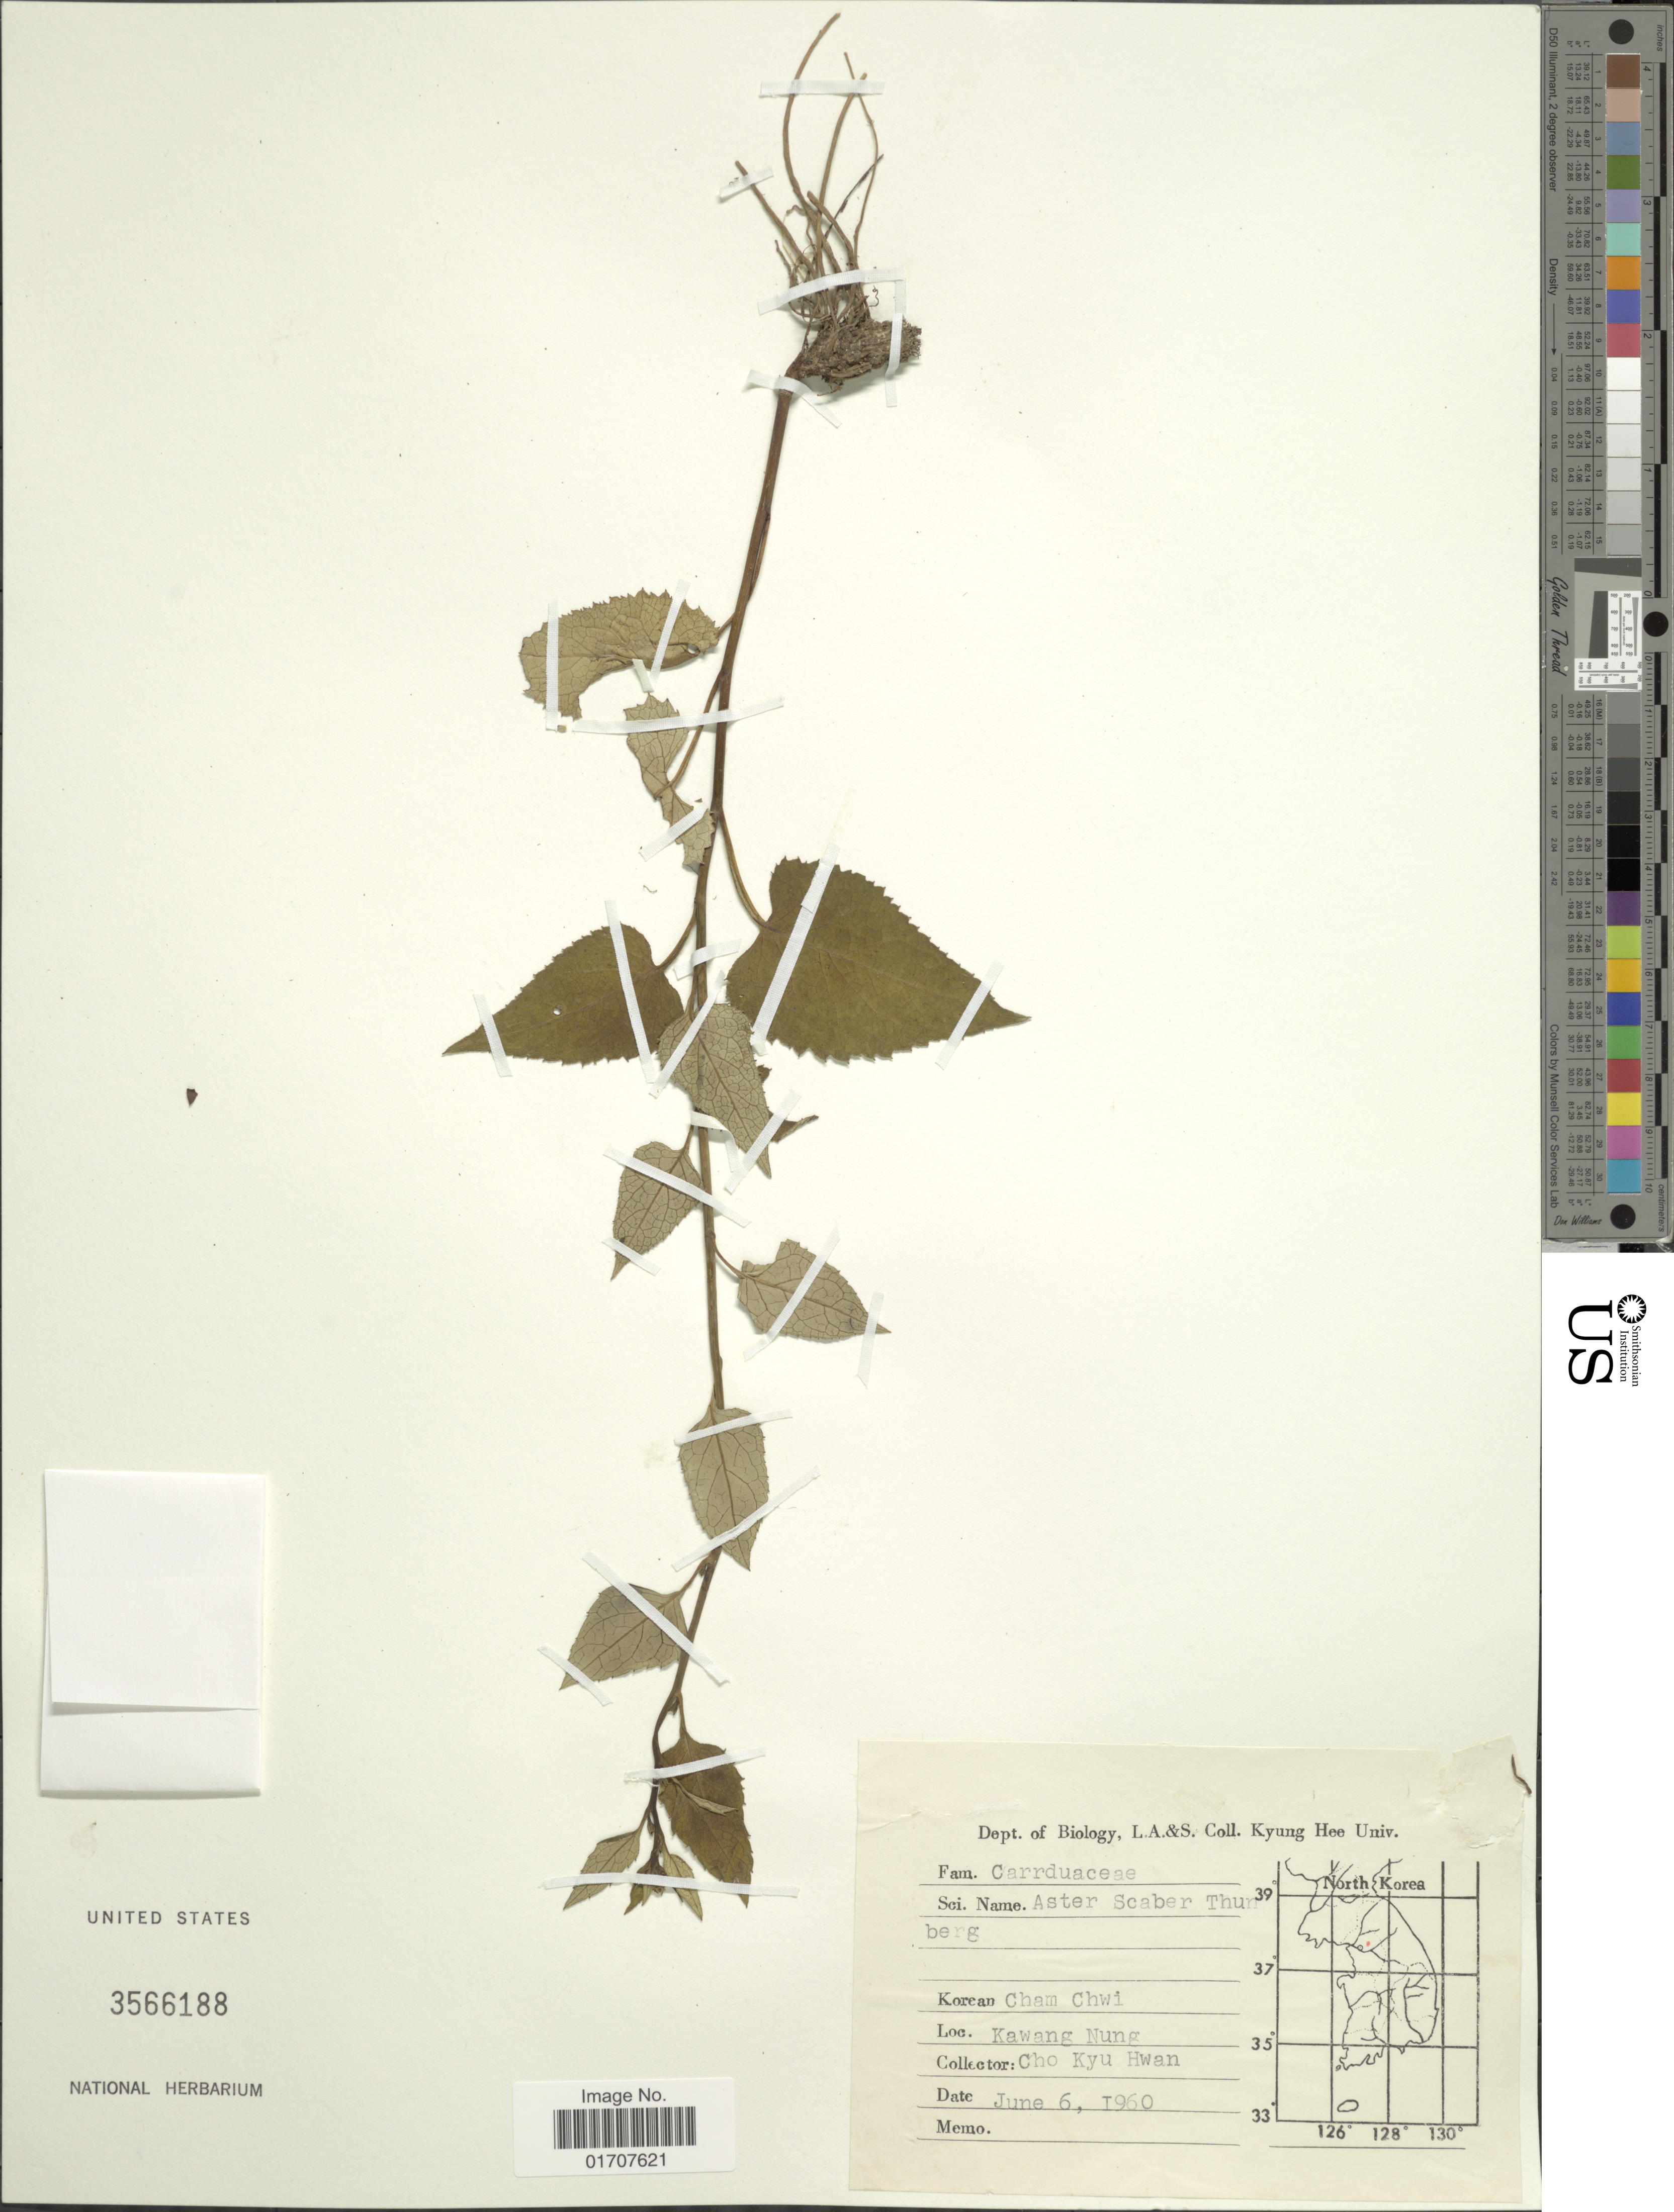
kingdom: Plantae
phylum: Tracheophyta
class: Magnoliopsida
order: Asterales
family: Asteraceae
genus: Doellingeria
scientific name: Doellingeria scaber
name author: (Thunb.) Nees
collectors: C. Hwan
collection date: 1960-06-06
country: South Korea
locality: Kawang Nung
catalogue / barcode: US 3566188